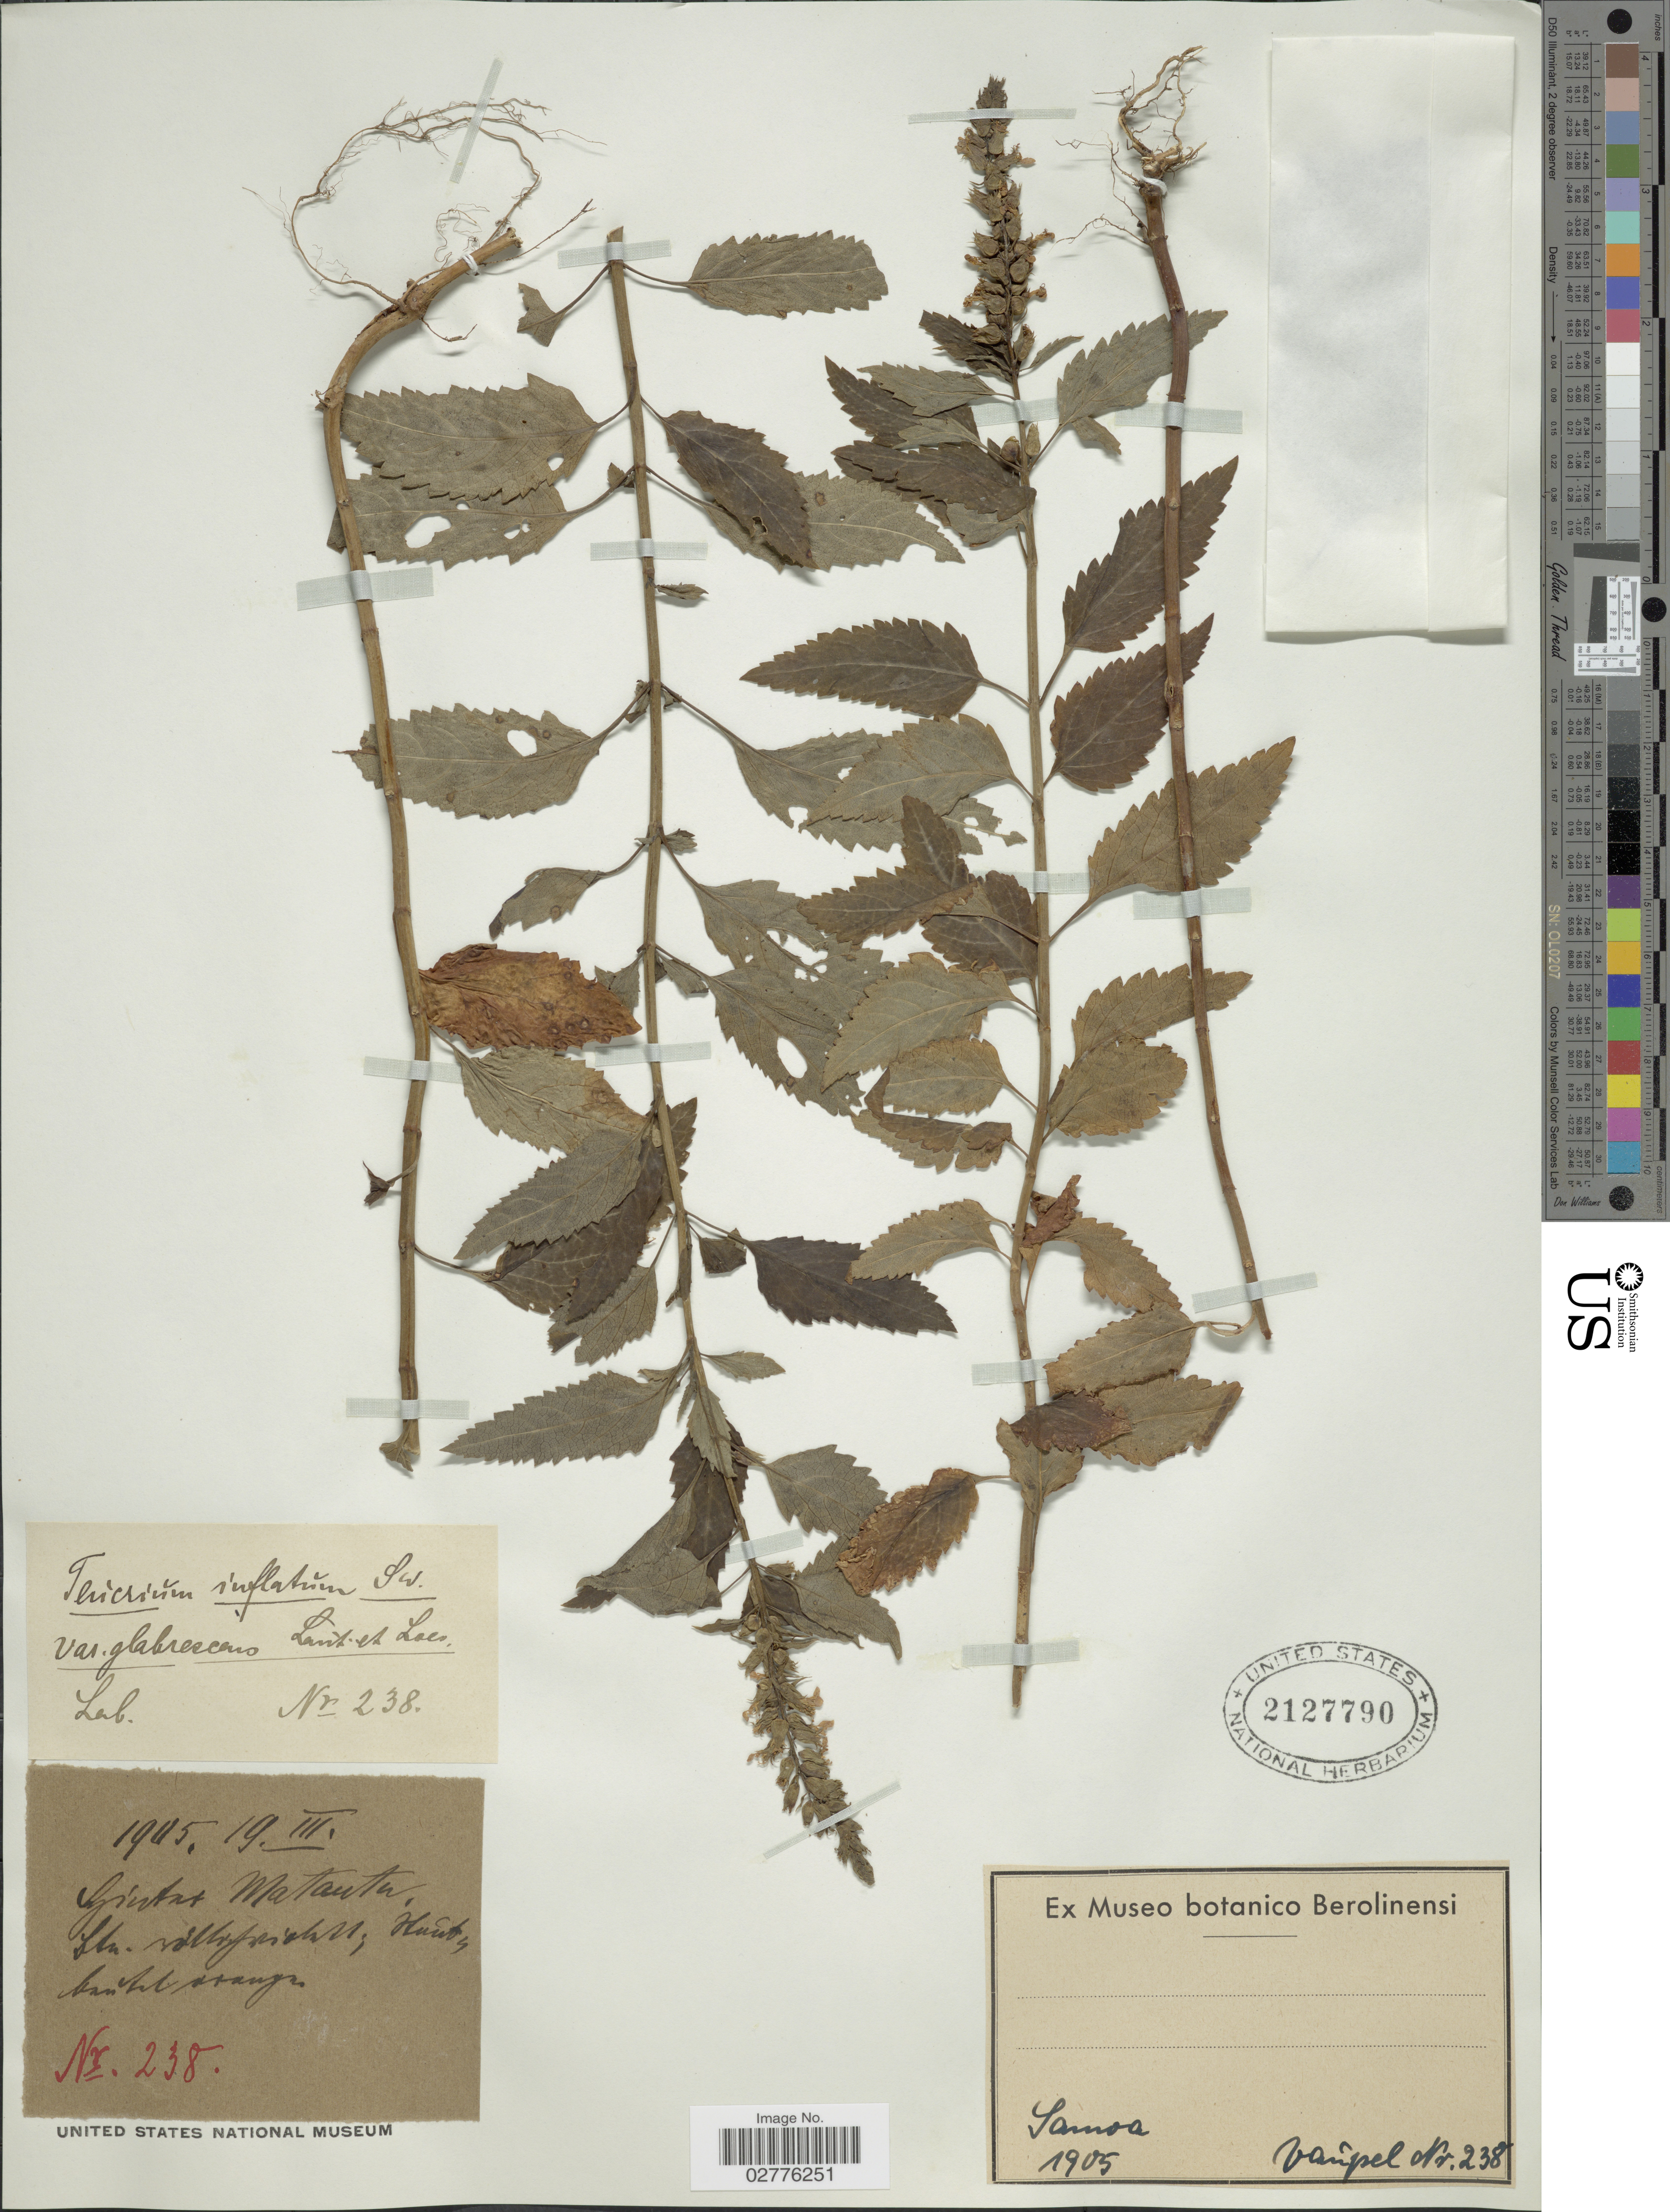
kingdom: Plantae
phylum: Tracheophyta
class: Magnoliopsida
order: Lamiales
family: Lamiaceae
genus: Teucrium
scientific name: Teucrium inflatum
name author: Sw.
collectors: Vaupel, --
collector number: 238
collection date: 1905-03-19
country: Samoa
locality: Samoa, Gintar Matautu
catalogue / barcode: US 2127790